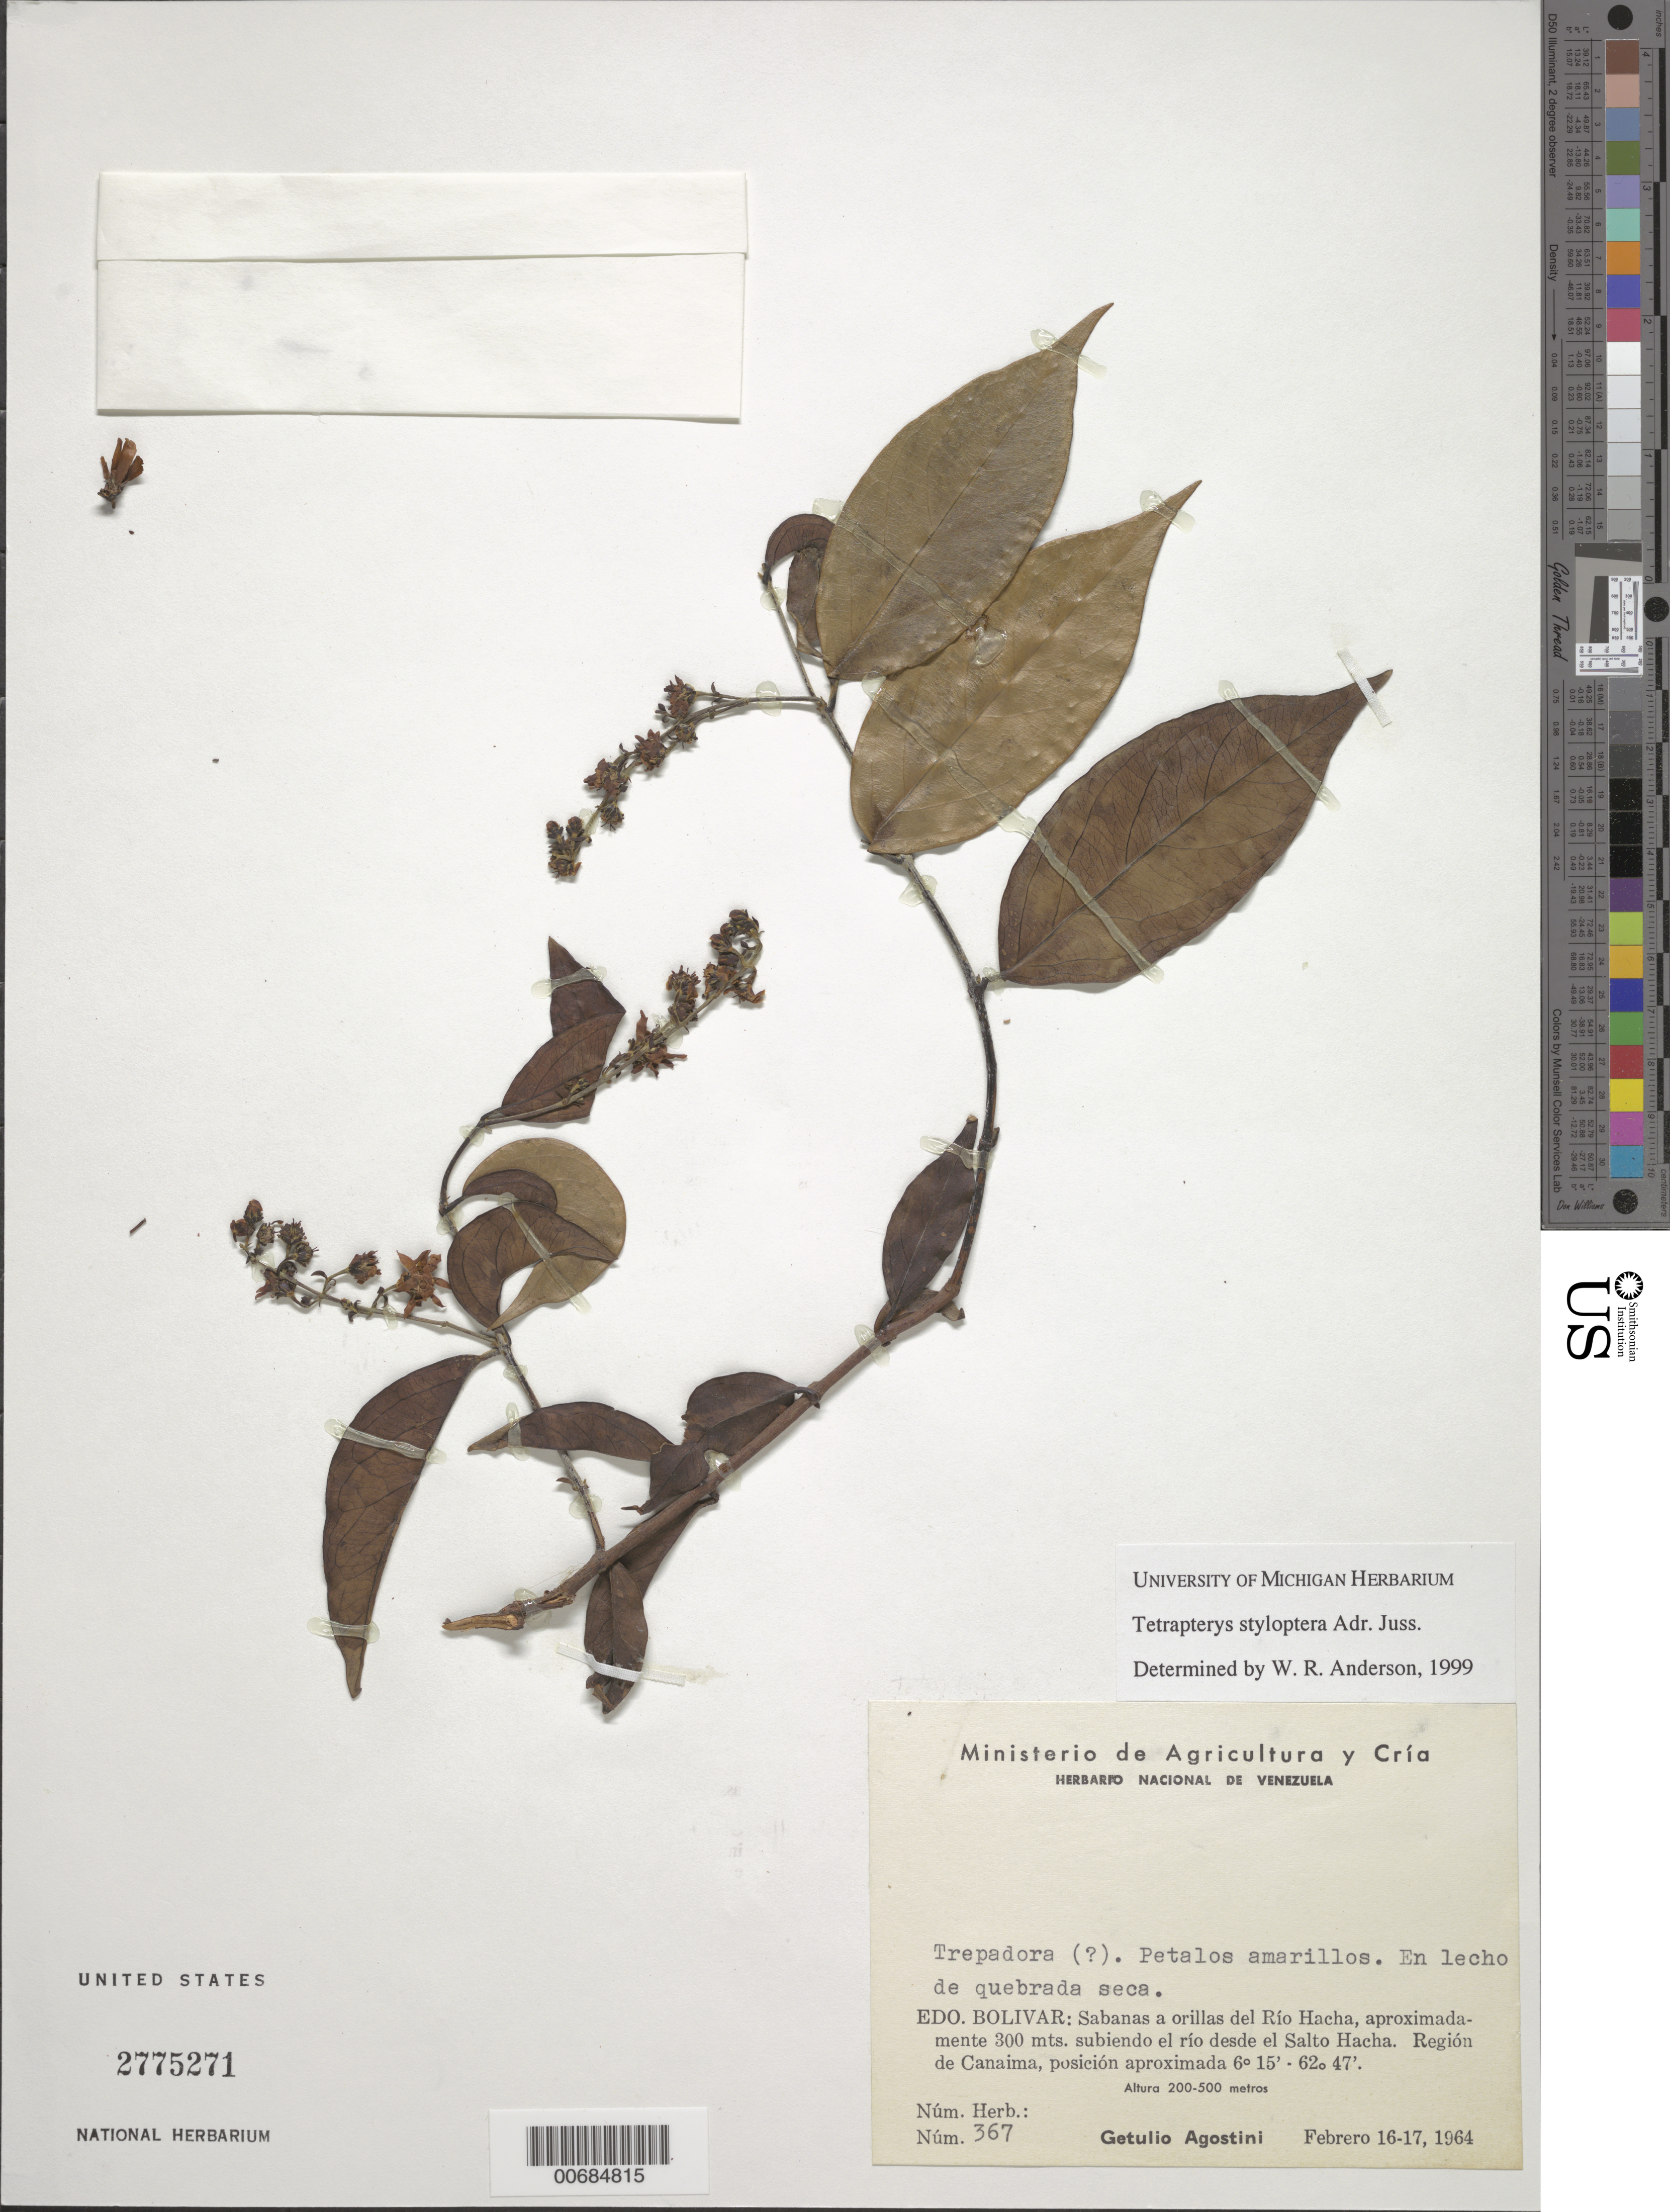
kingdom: Plantae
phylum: Tracheophyta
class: Magnoliopsida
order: Malpighiales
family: Malpighiaceae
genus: Glicophyllum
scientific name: Glicophyllum stylopterum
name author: (A. Juss.) R.F. Almeida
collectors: G. Agostini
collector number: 367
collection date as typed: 16-Feb-64 to 17-Feb-64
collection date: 1964-02-16/1964-02-17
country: Venezuela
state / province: Bolívar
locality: Río Hacha, 300 m subiendo el río desde el Salto Hacha, region de Canaima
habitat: Dry streambed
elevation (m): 200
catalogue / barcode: US 2775271